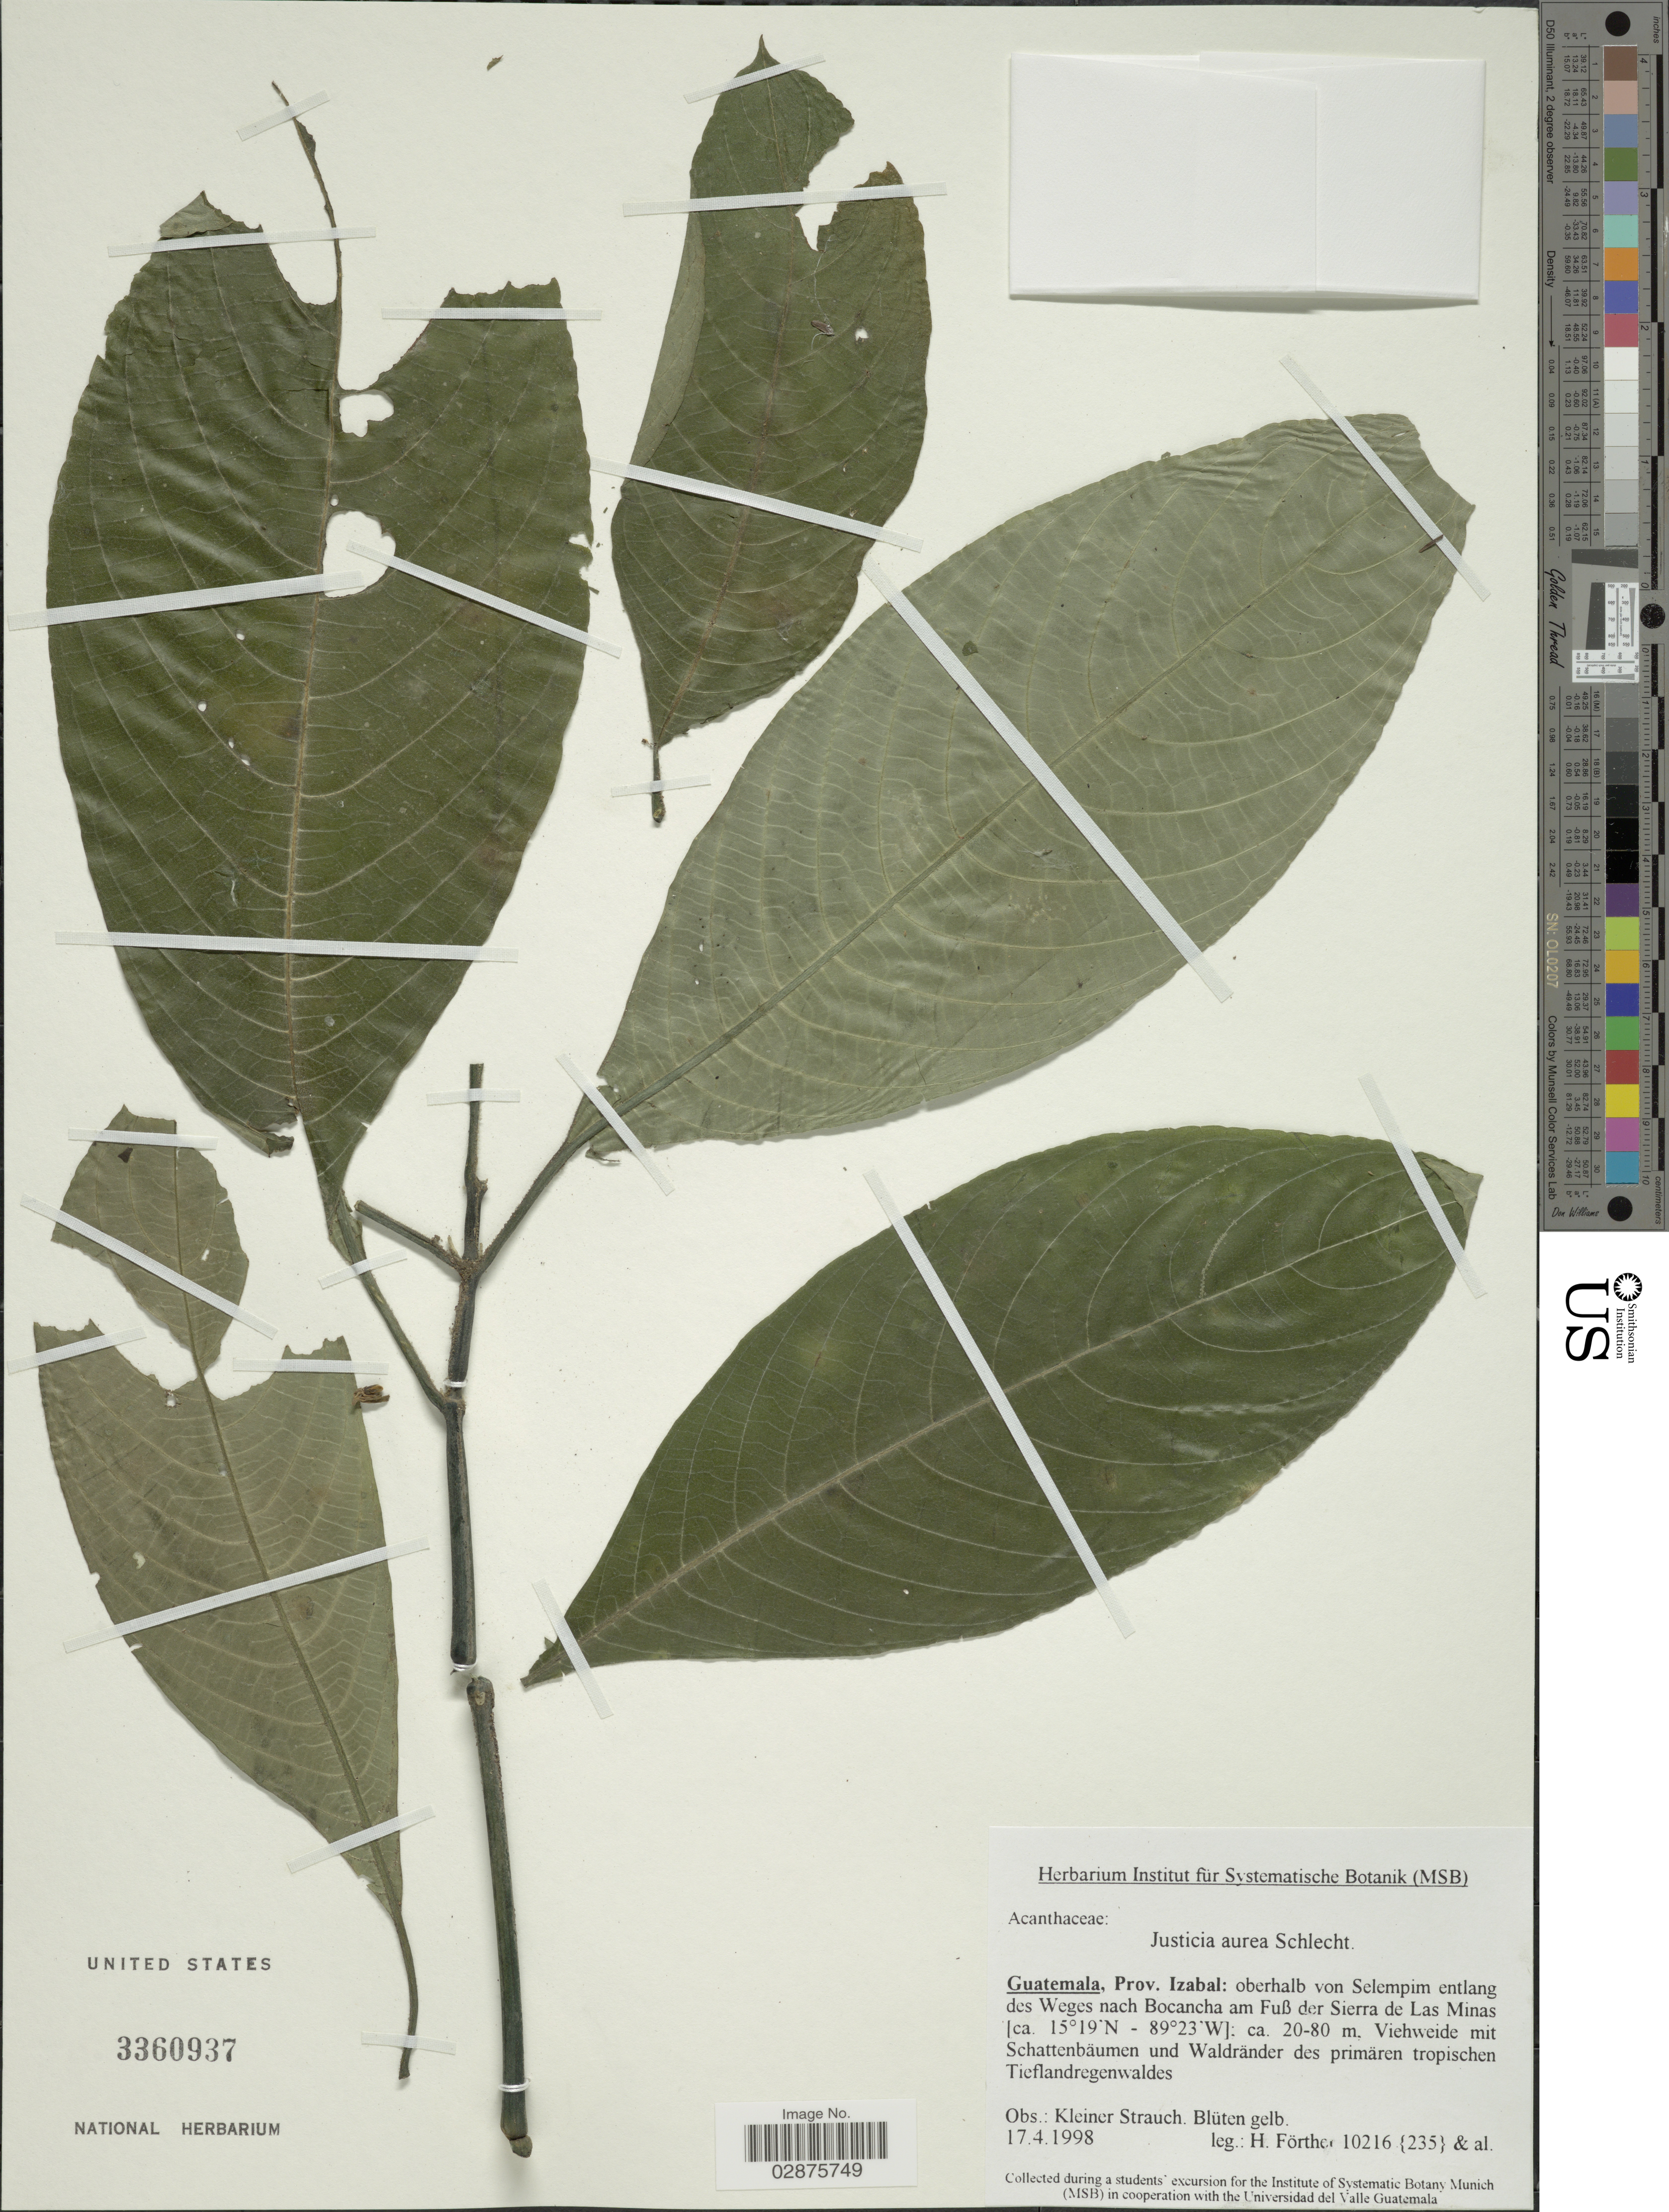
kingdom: Plantae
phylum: Tracheophyta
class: Magnoliopsida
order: Lamiales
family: Acanthaceae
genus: Justicia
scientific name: Justicia aurea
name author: Schltdl.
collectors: H. Förther & et al.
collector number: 10216 {235}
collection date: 1998-04-17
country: Guatemala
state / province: Izabal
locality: Guatemala, Prov. Izabal: oberhalb von Selempin entlang des Weges nach Bocancha am Fuß der Sierra de Las Minas.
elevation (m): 20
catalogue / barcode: US 3360937